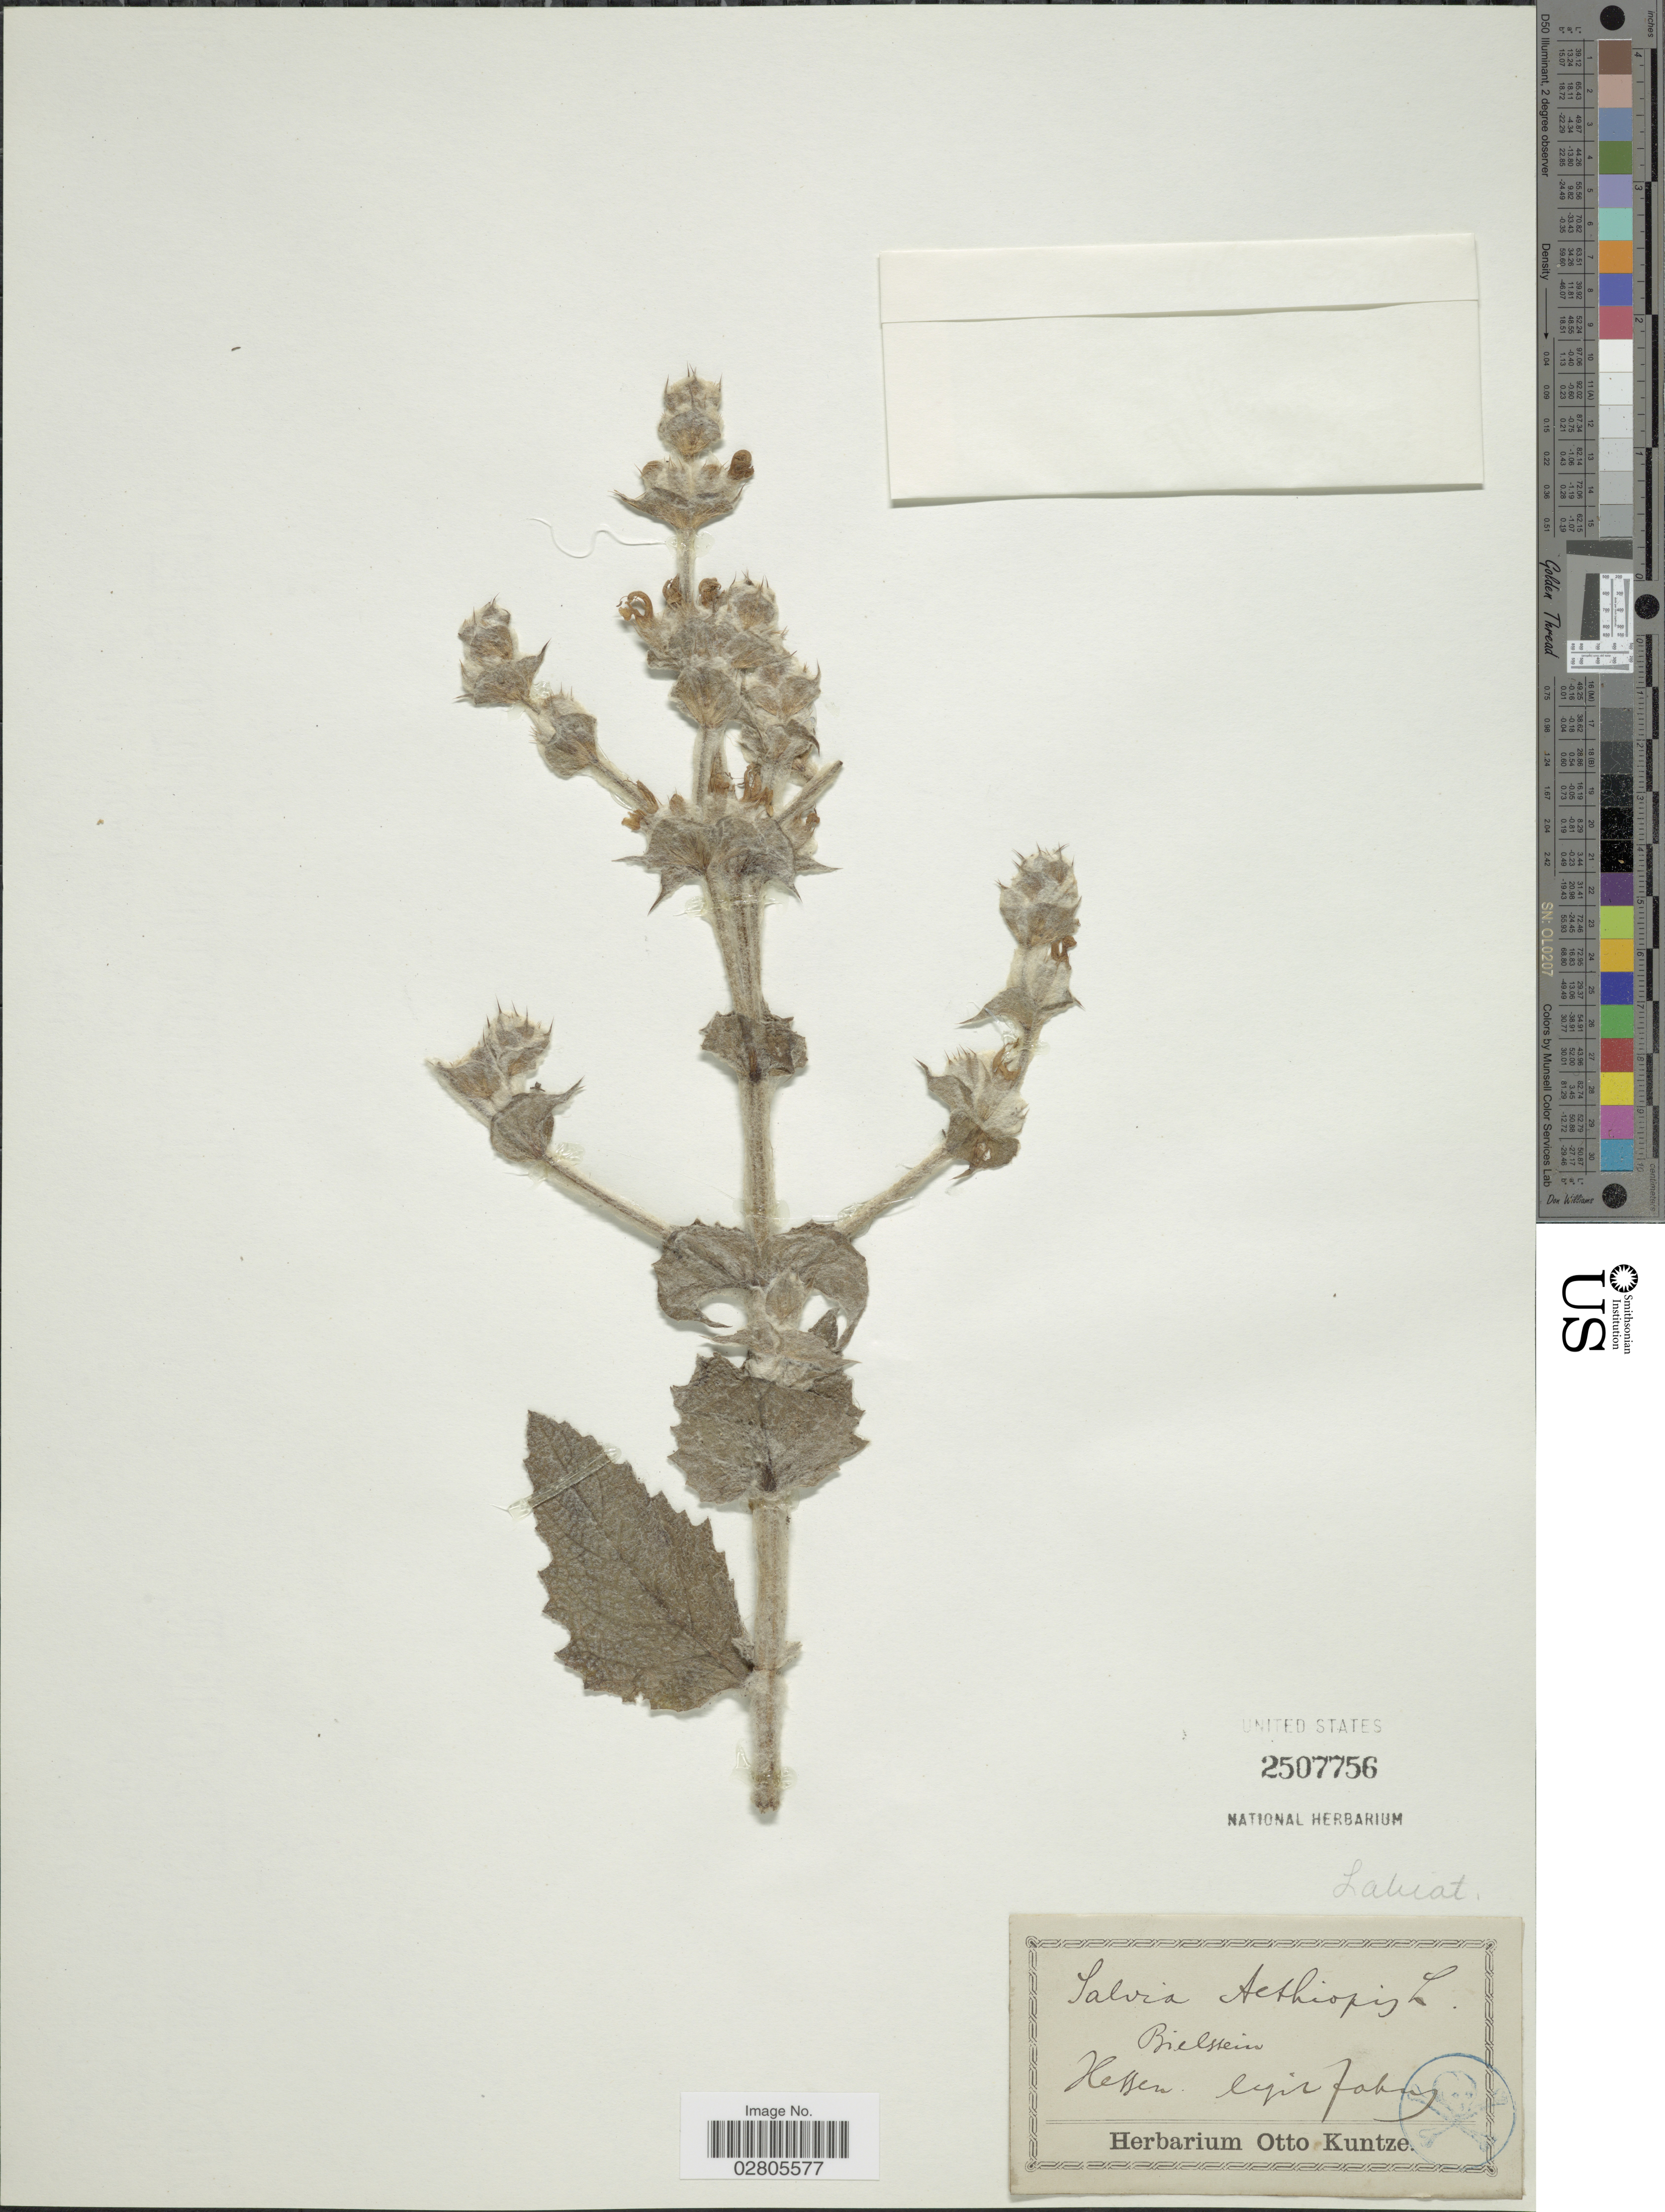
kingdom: Plantae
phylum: Tracheophyta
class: Magnoliopsida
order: Lamiales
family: Lamiaceae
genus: Salvia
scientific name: Salvia aethiopis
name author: L.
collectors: Jahns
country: Germany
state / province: Rhineland-Palatinate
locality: Bielssein.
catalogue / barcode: US 2507756